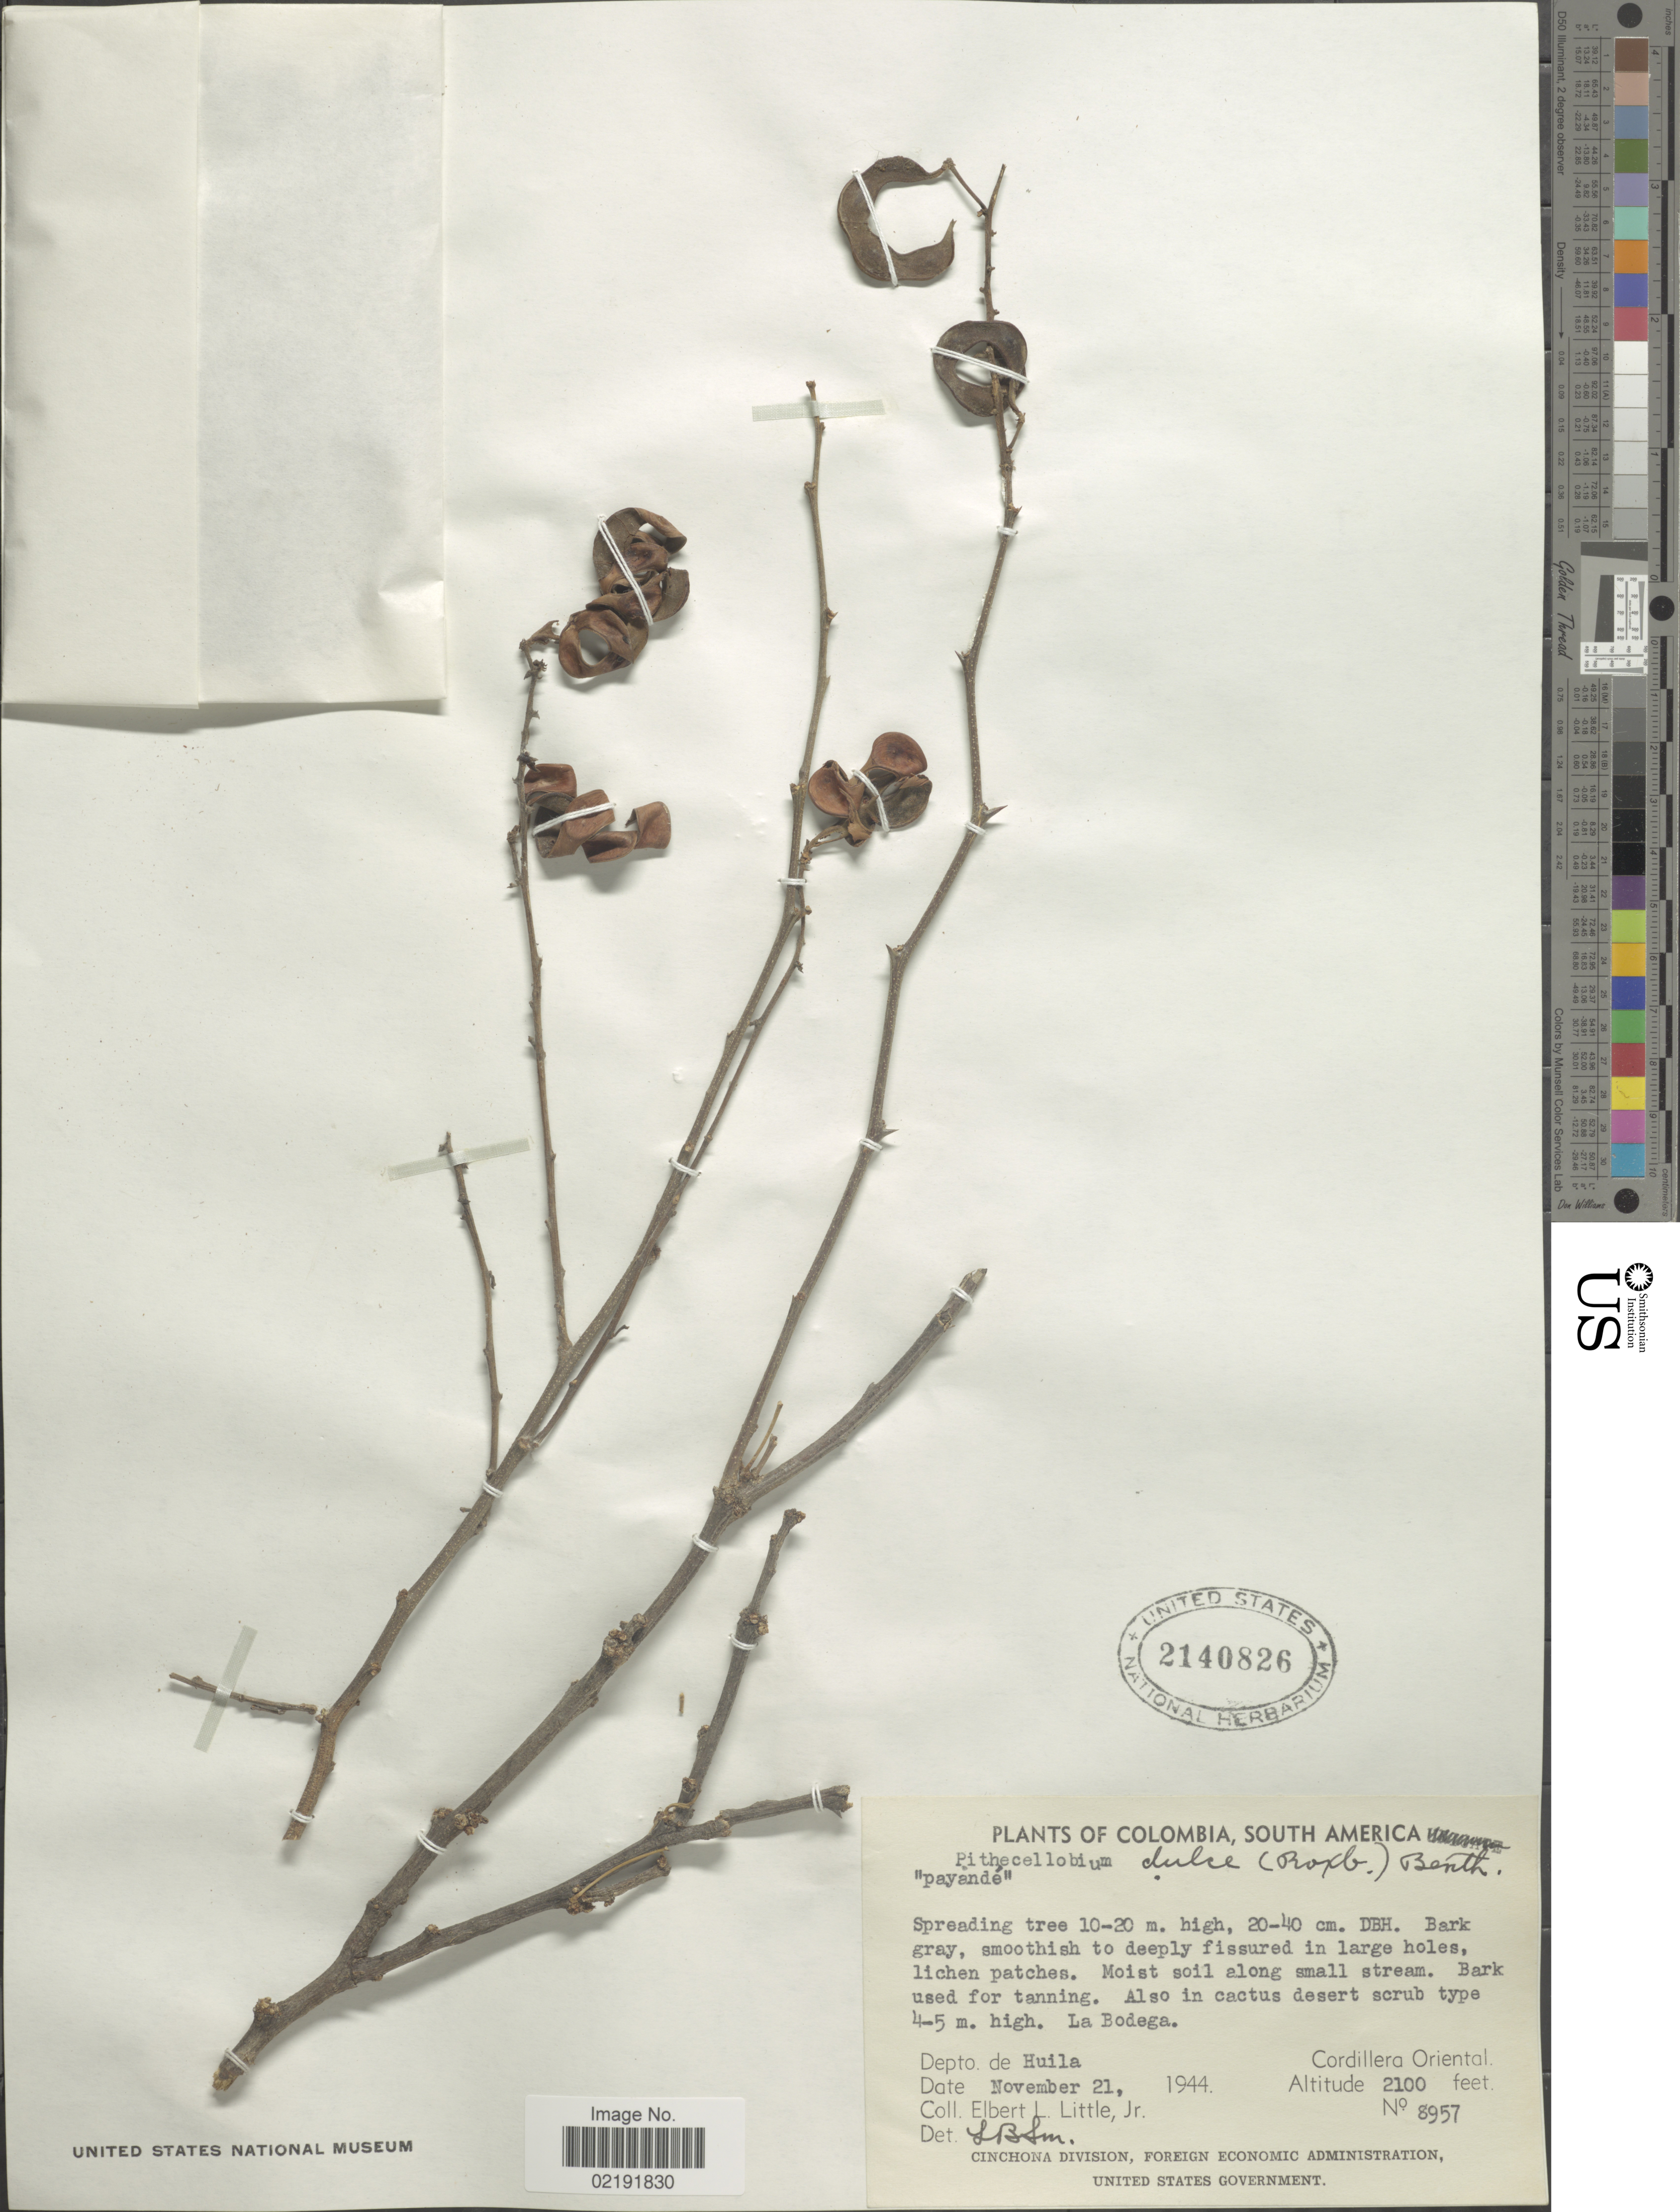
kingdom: Plantae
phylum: Tracheophyta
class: Magnoliopsida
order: Fabales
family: Fabaceae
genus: Pithecellobium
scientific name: Pithecellobium dulce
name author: (Roxb.) Benth.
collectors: E. L. Little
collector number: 8957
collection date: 1944-11-21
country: Colombia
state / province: Huila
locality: La Bodega. Depto. de Huila. Cordillera Oriental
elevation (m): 640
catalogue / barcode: US 2140826